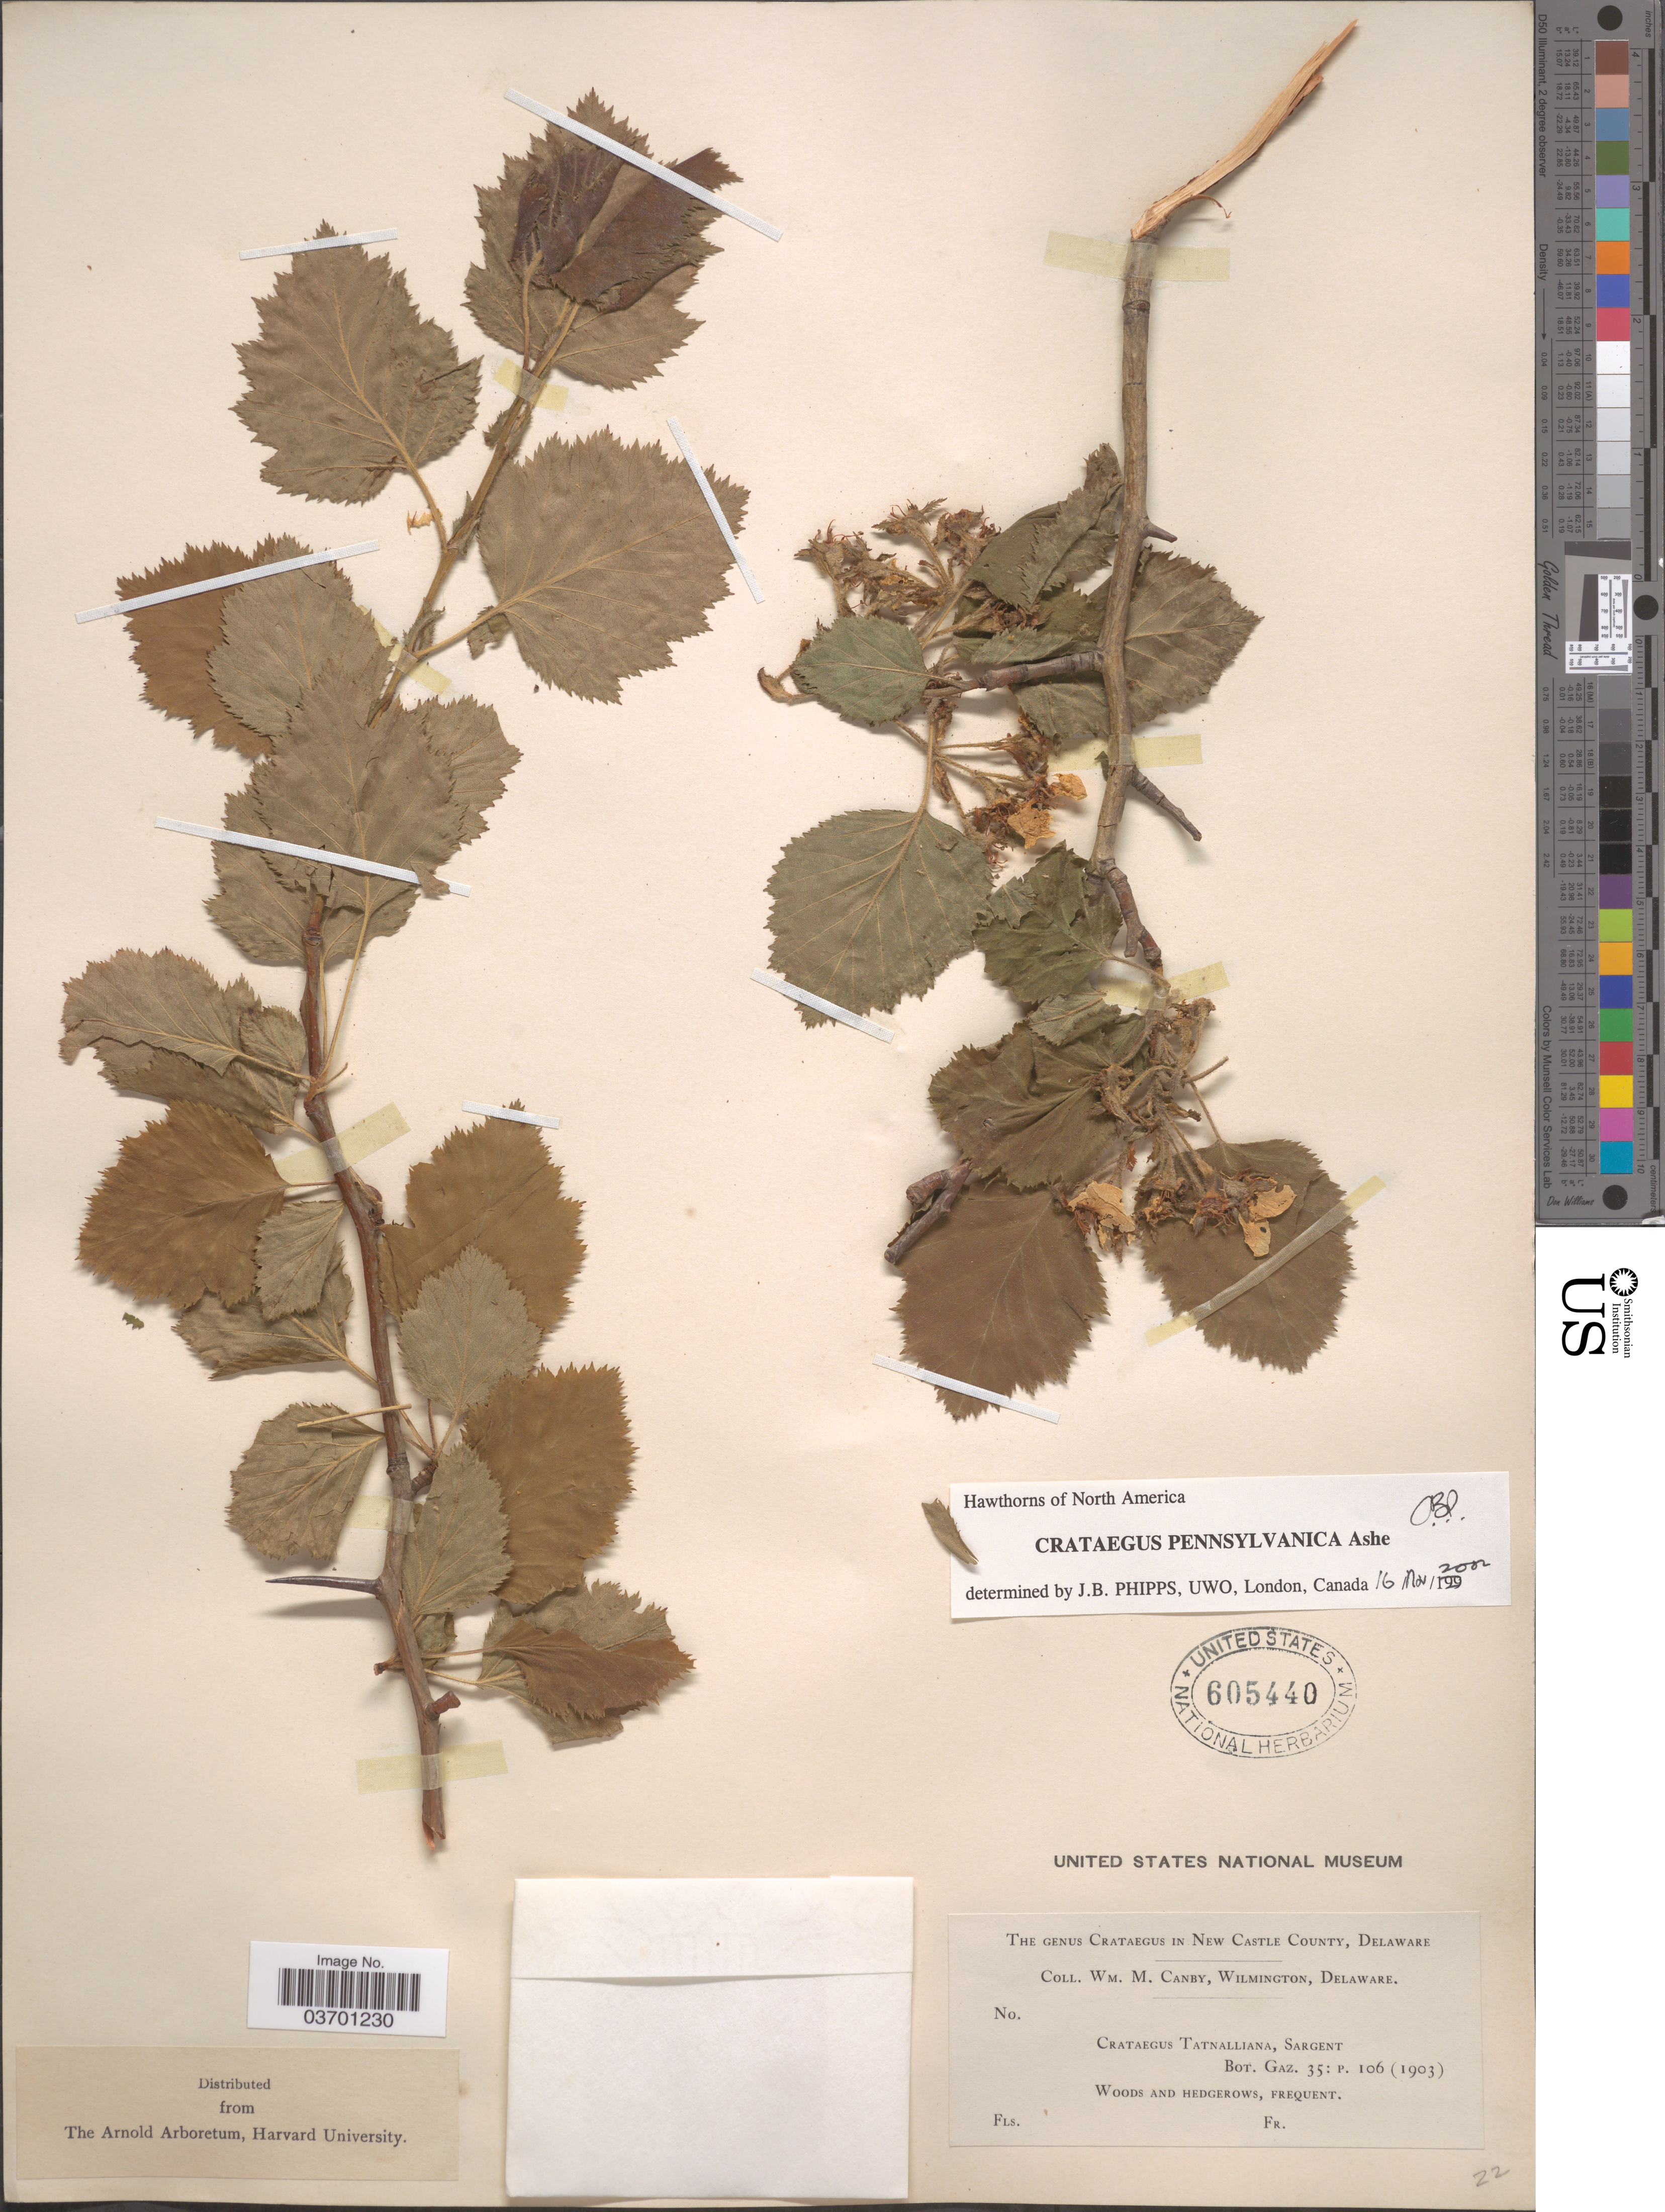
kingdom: Plantae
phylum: Tracheophyta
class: Magnoliopsida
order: Rosales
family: Rosaceae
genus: Crataegus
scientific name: Crataegus pennsylvanica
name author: Ashe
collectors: W. M. Canby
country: United States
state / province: Delaware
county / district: New Castle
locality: Wilmington.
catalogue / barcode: US 605440